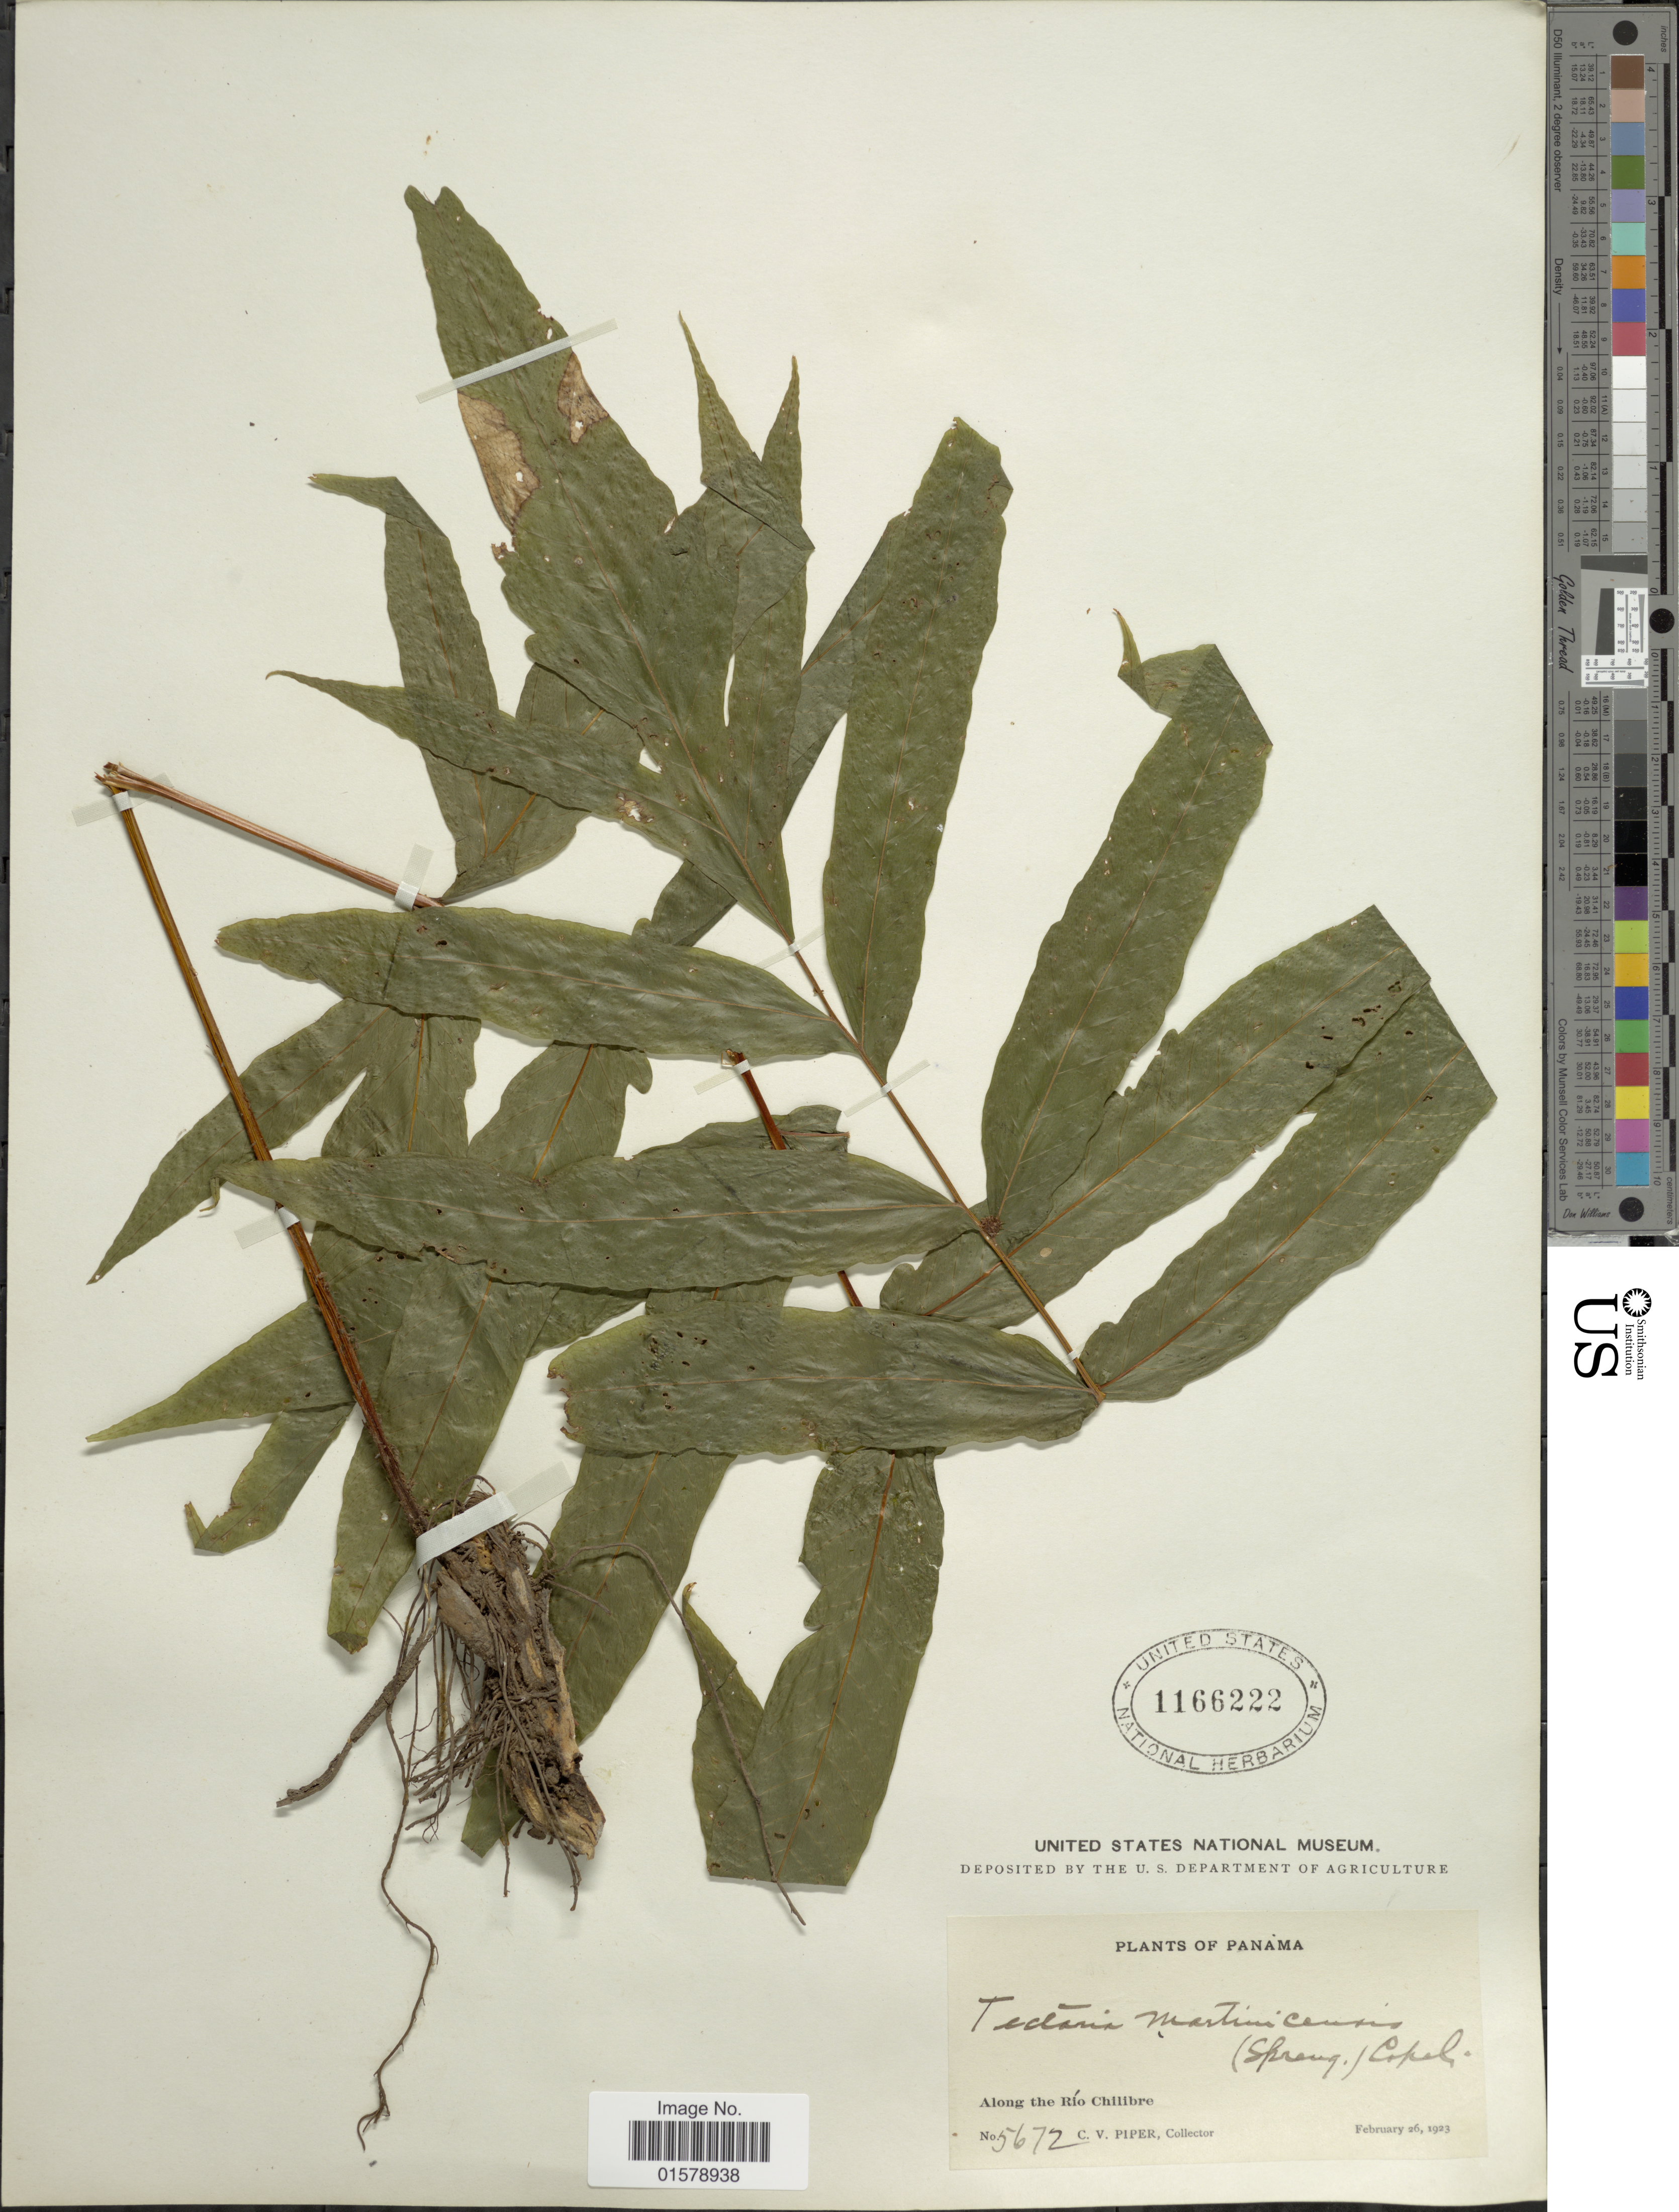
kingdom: Plantae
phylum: Tracheophyta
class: Polypodiopsida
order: Polypodiales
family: Tectariaceae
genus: Tectaria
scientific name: Tectaria vivipara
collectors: C. V. Piper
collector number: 5672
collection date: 1923-02-26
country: Panama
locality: Along the Rio Chilibre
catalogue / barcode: US 1166222